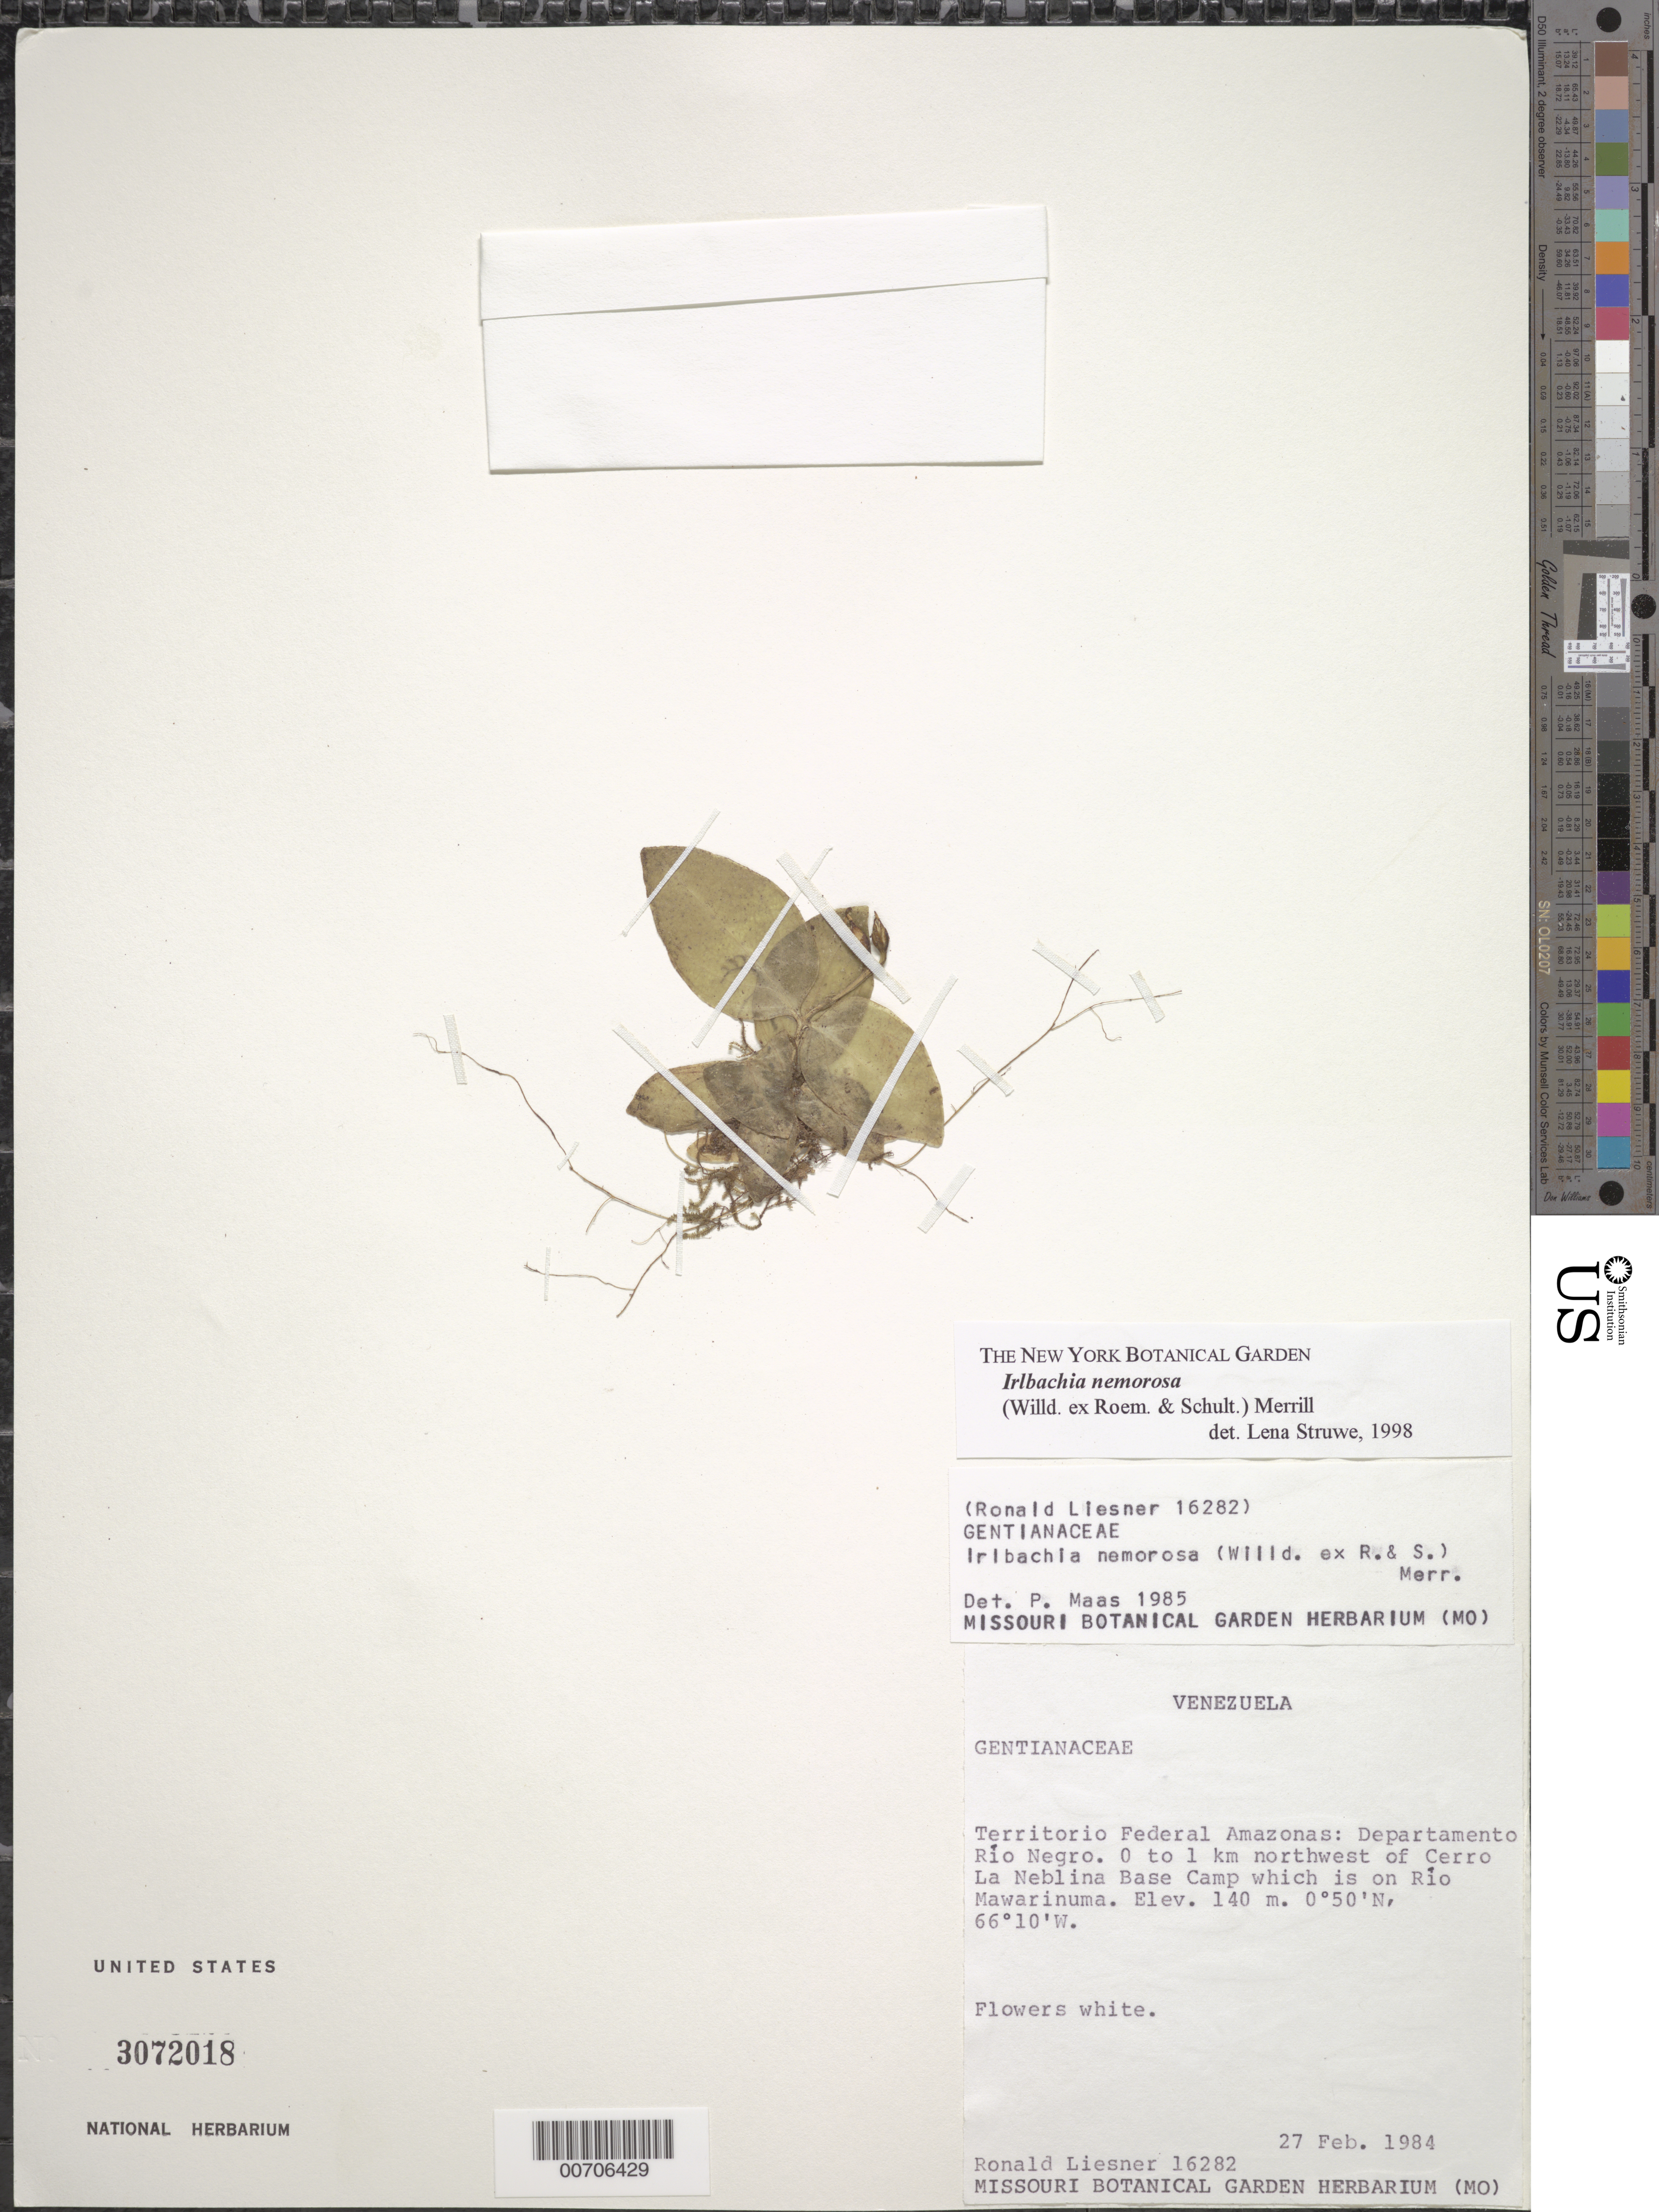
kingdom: Plantae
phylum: Tracheophyta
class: Magnoliopsida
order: Gentianales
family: Gentianaceae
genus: Irlbachia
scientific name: Irlbachia nemorosa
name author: (Willd. ex Roem. & Schult.) Merr.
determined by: Struwe, L.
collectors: R. L. Liesner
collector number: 16282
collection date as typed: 27-Feb-84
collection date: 1984-02-27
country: Venezuela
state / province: Amazonas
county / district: Río Negro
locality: Río Mawarinuma, 0-1 km NW of Cerro de La Neblina Base Camp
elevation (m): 140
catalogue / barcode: US 3072018